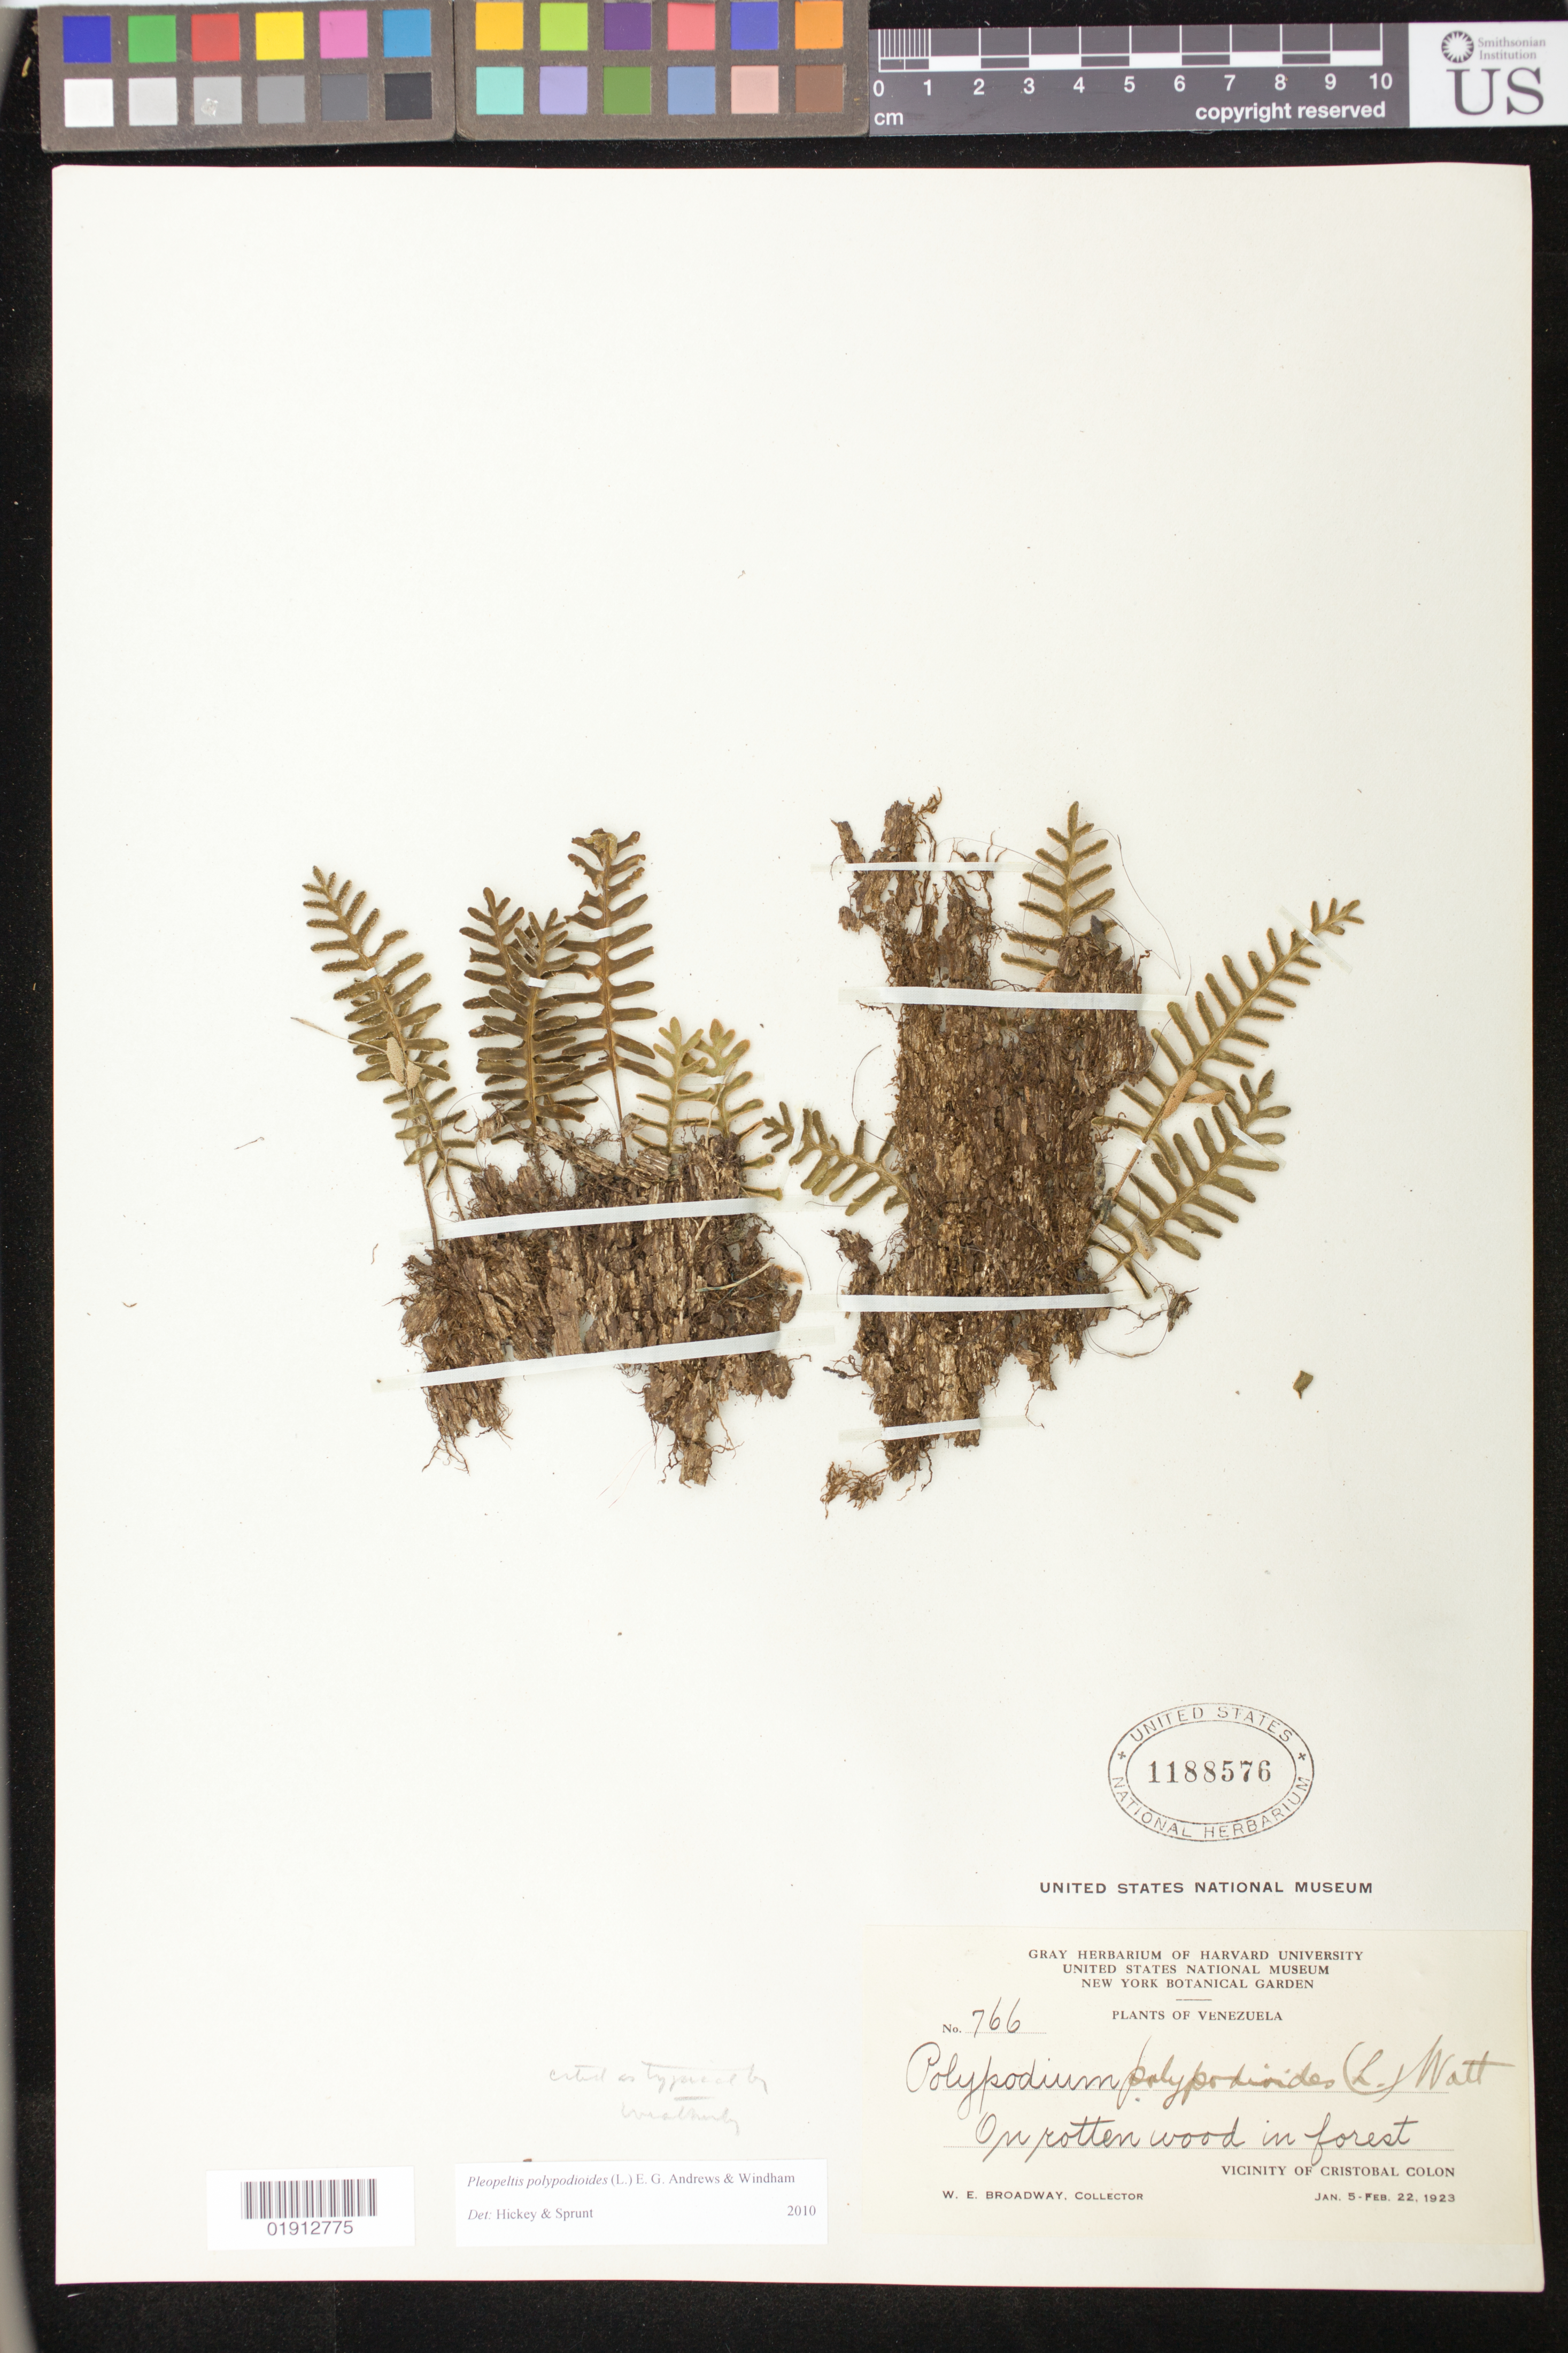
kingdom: Plantae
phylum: Tracheophyta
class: Polypodiopsida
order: Polypodiales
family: Polypodiaceae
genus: Pleopeltis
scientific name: Pleopeltis polypodioides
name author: (L.) E.G. Andrews & Windham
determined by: Hickey, R. J.; Sprunt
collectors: W. E. Broadway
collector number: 766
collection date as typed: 05 Jan 1923 to 22 Feb 1923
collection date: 1923-01-05/1923-02-22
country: Venezuela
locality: Vicinity of Cristobal Colon.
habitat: On rotten wood in forest.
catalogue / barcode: US 1188576